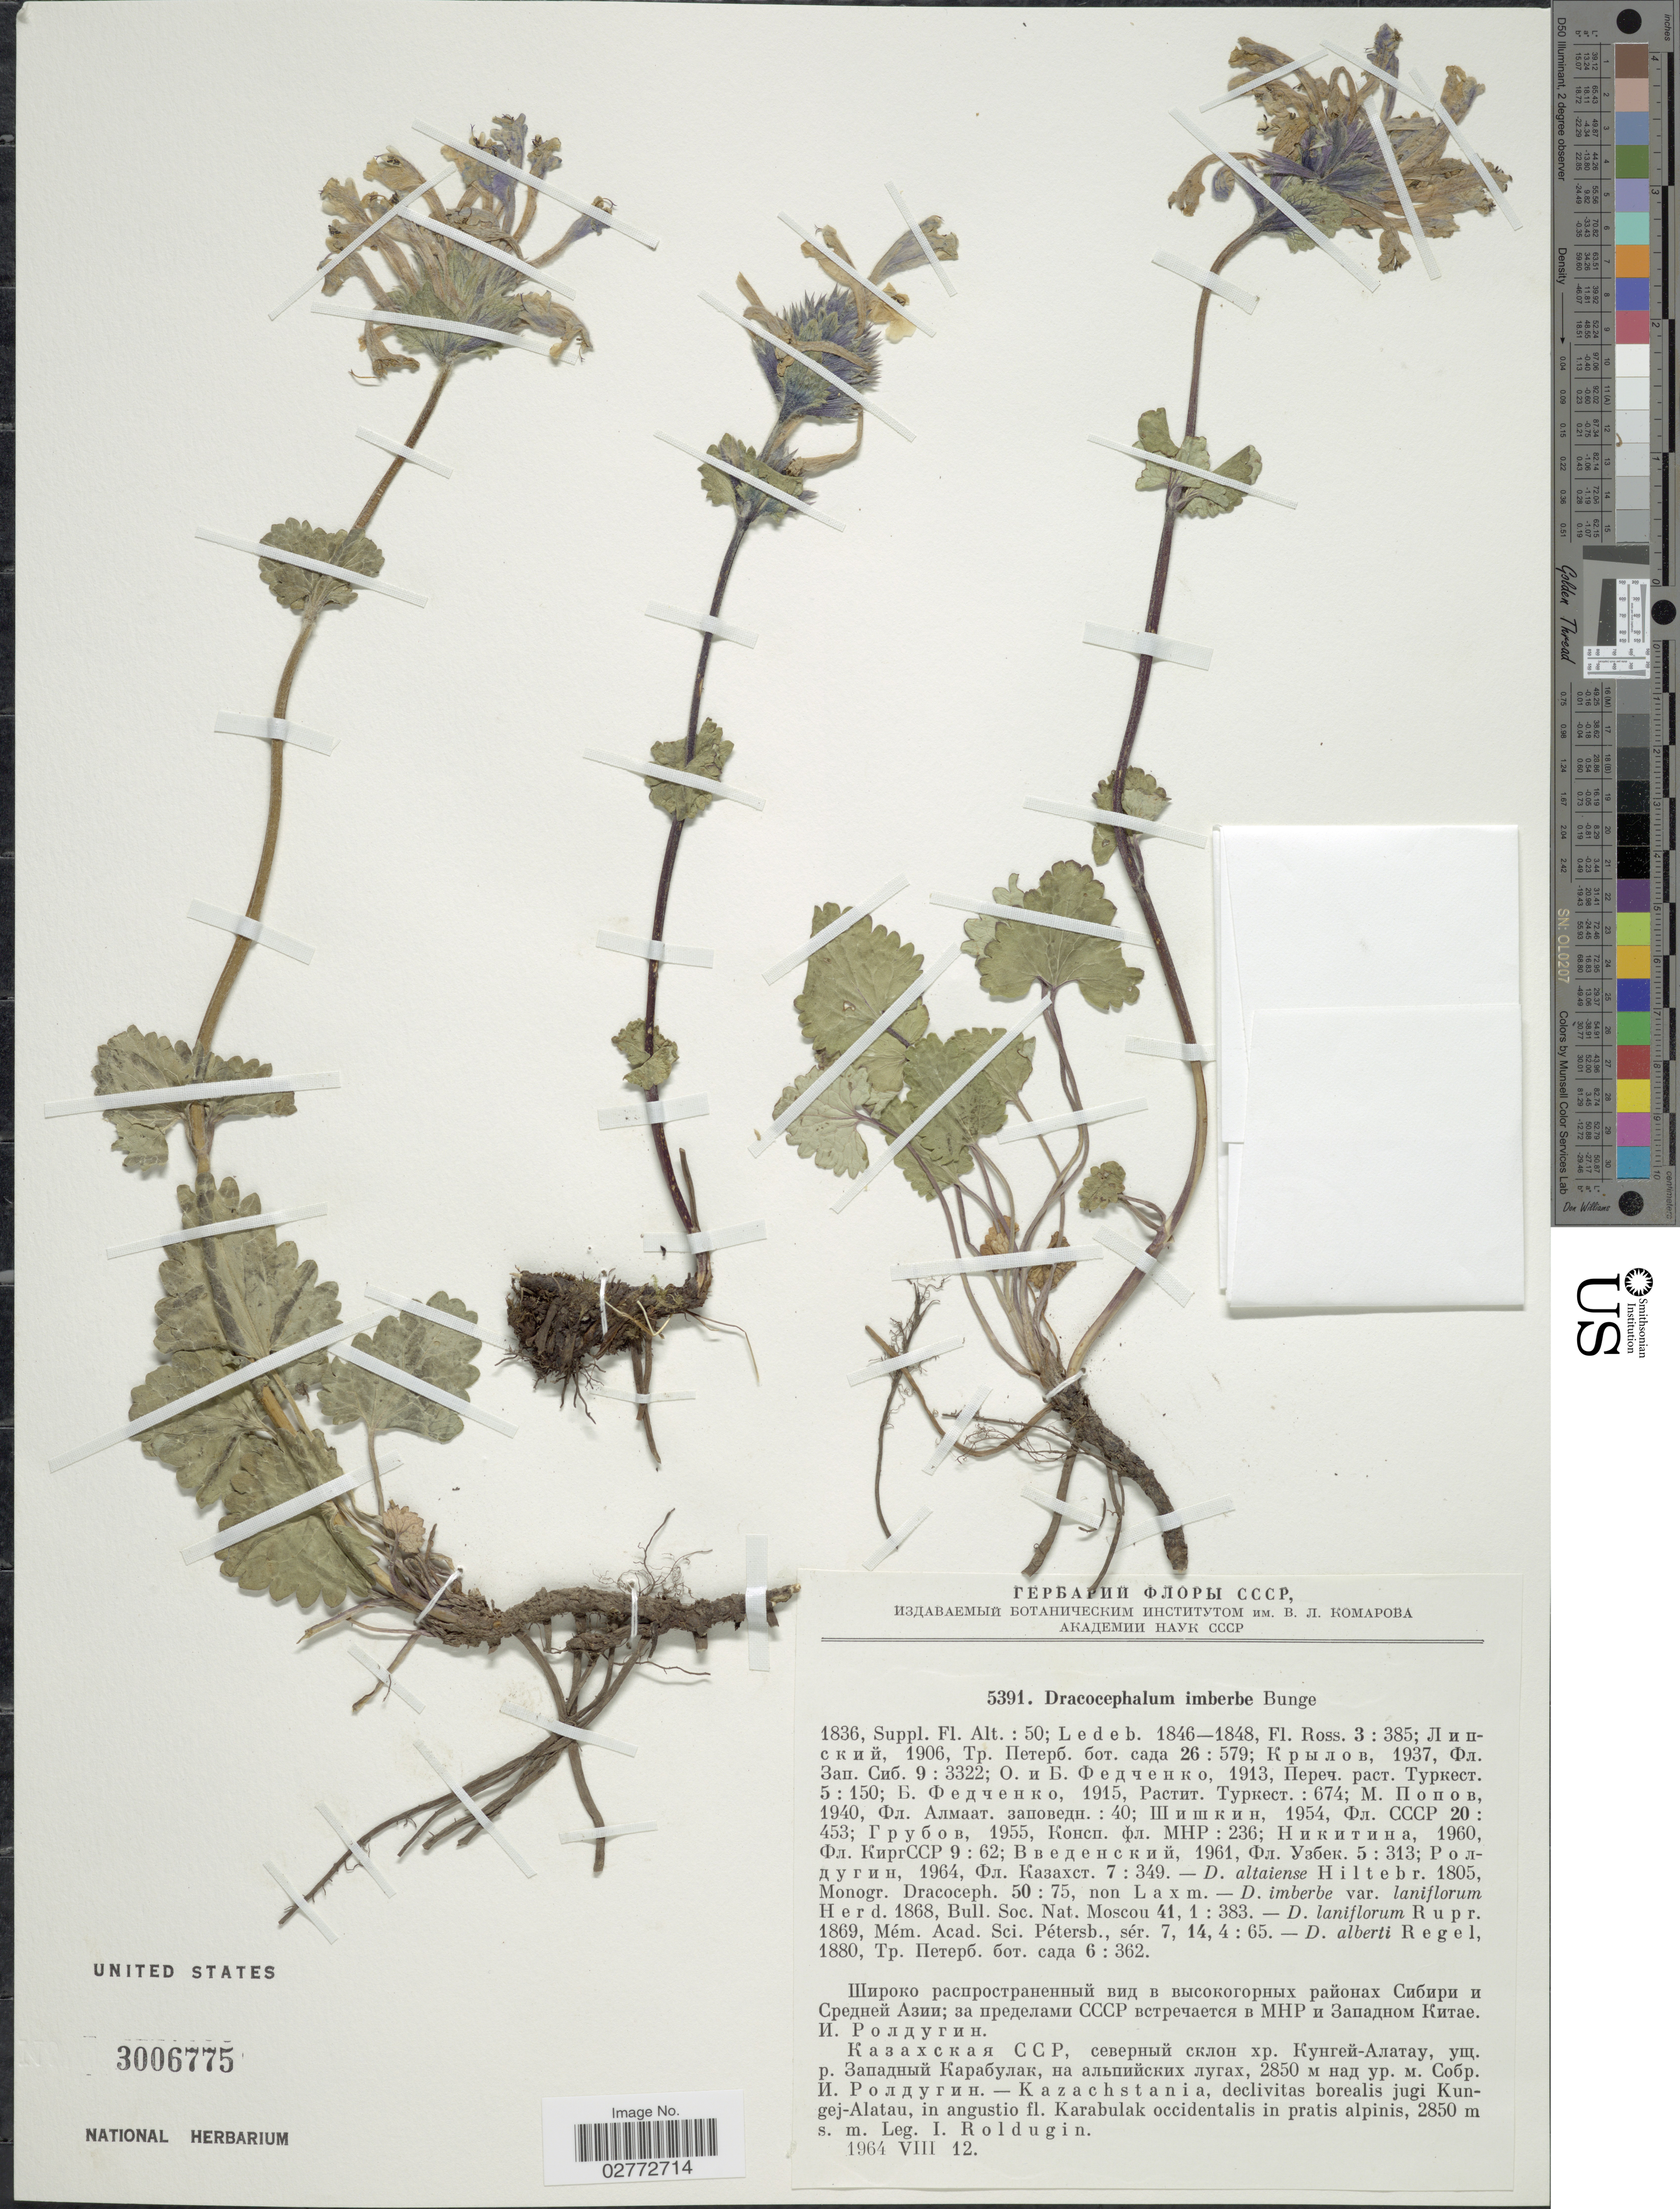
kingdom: Plantae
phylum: Tracheophyta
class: Magnoliopsida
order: Lamiales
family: Lamiaceae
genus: Dracocephalum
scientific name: Dracocephalum imberbe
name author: Bunge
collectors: I. Roldugin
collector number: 5391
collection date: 1964-08-12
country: Kazakhstan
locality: Kazachstania, declivitas borealis jugi Kungej-Alatau, in augustio fl. Karabulak occidentalis in pratis alpinis.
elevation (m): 2850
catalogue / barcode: US 3006775